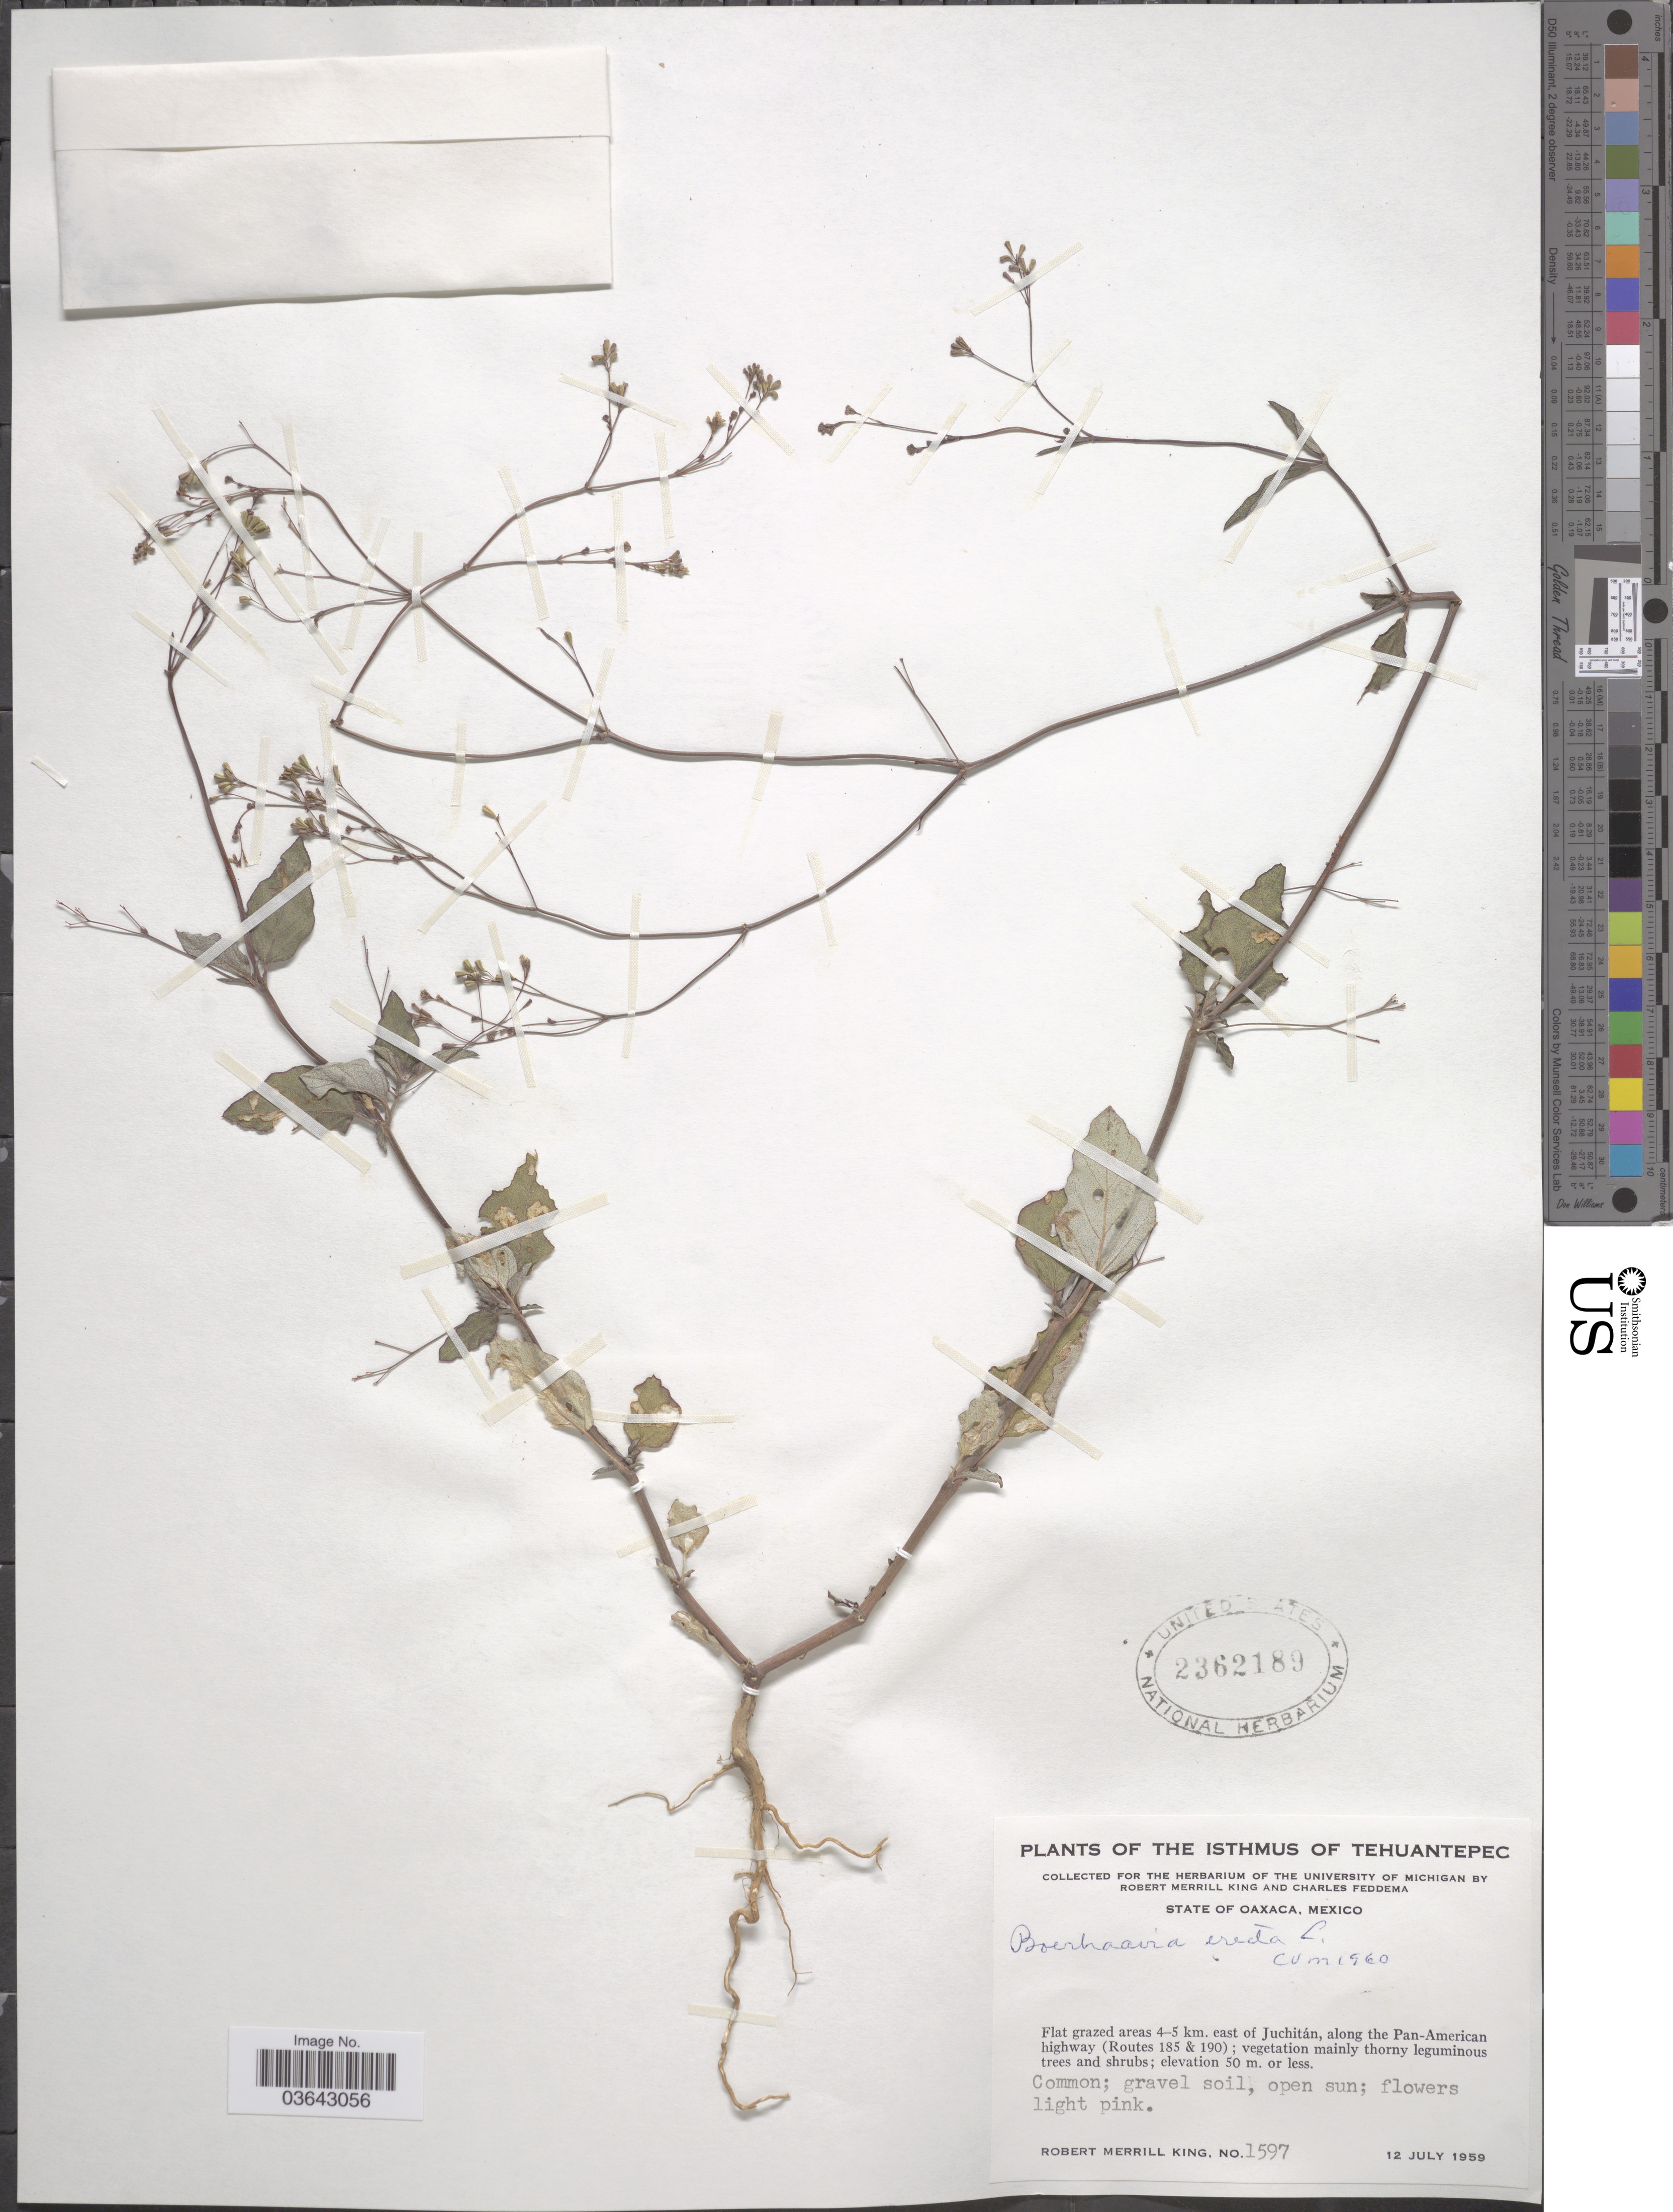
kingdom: Plantae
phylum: Tracheophyta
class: Magnoliopsida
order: Caryophyllales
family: Nyctaginaceae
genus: Boerhavia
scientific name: Boerhavia erecta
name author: L.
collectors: R. M. King & C. Feddema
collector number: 1597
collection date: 1959-07-12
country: Mexico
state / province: Oaxaca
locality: The Isthmus of Tehuantepec. Flat grazed areas 4-5 km. east of Juchitán, along the Pan-American highway (Routes 185 & 190).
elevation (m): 50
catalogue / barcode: US 2362189